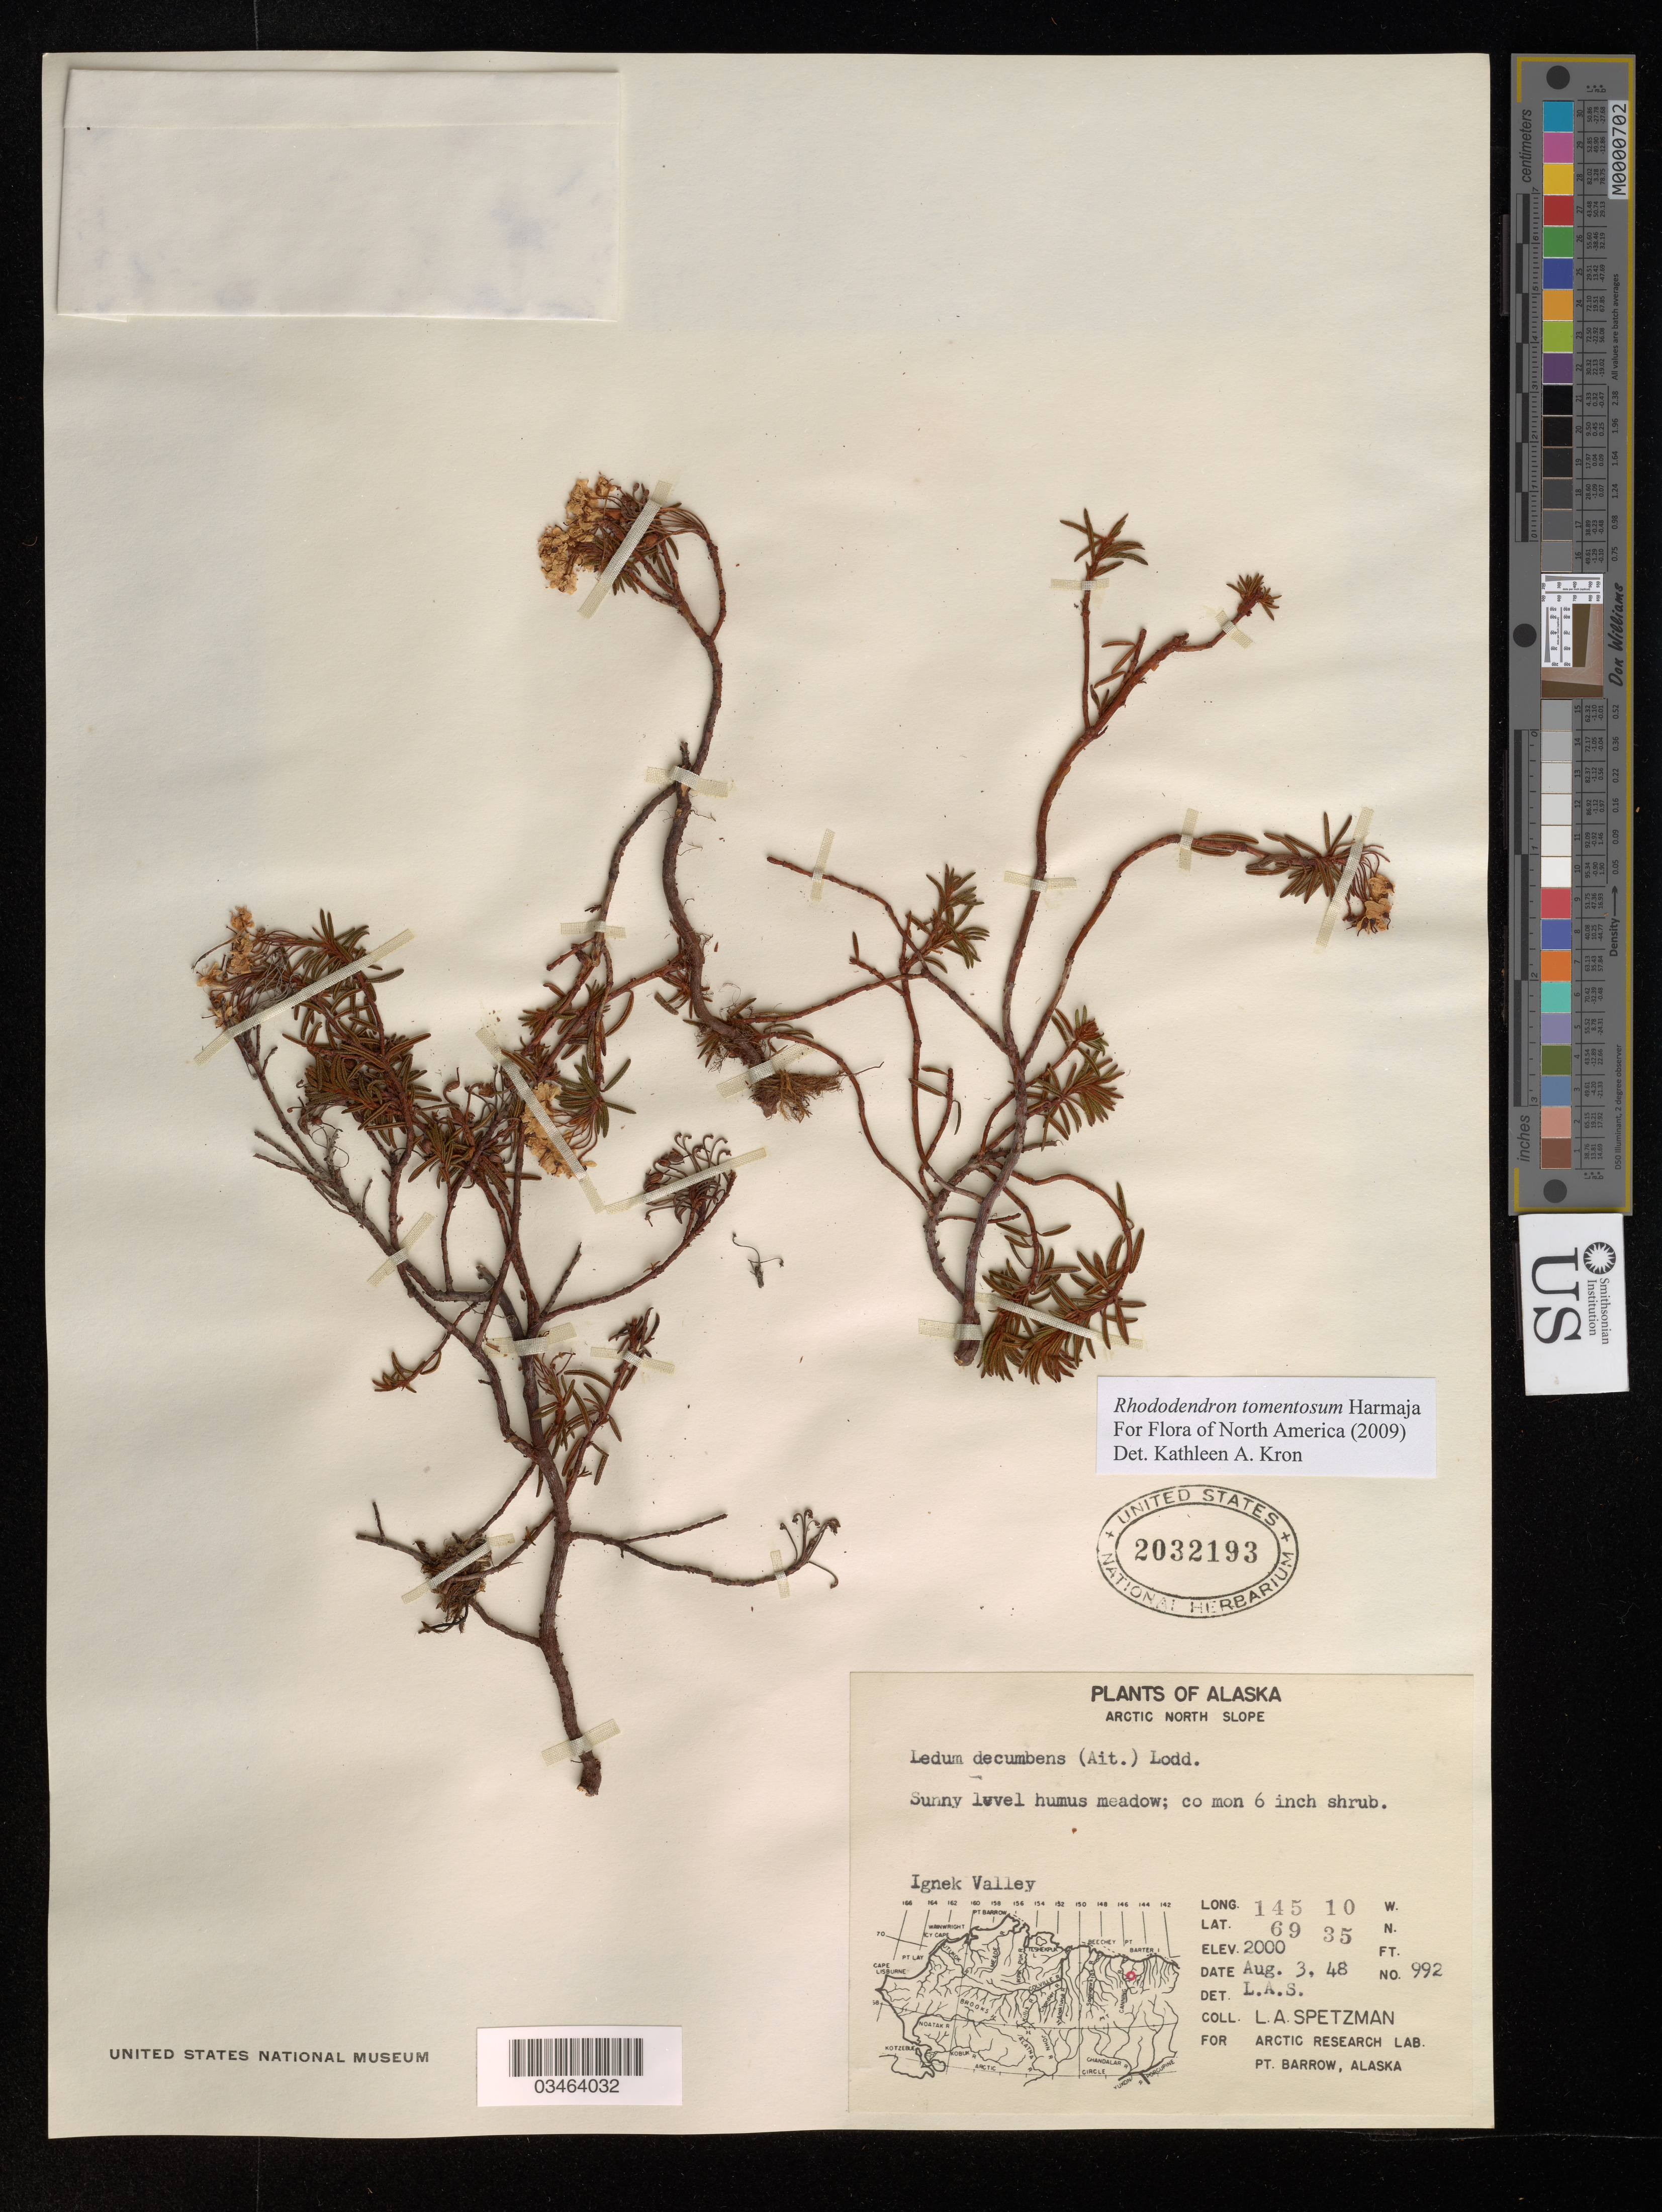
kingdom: Plantae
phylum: Tracheophyta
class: Magnoliopsida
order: Ericales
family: Ericaceae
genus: Rhododendron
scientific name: Rhododendron tomentosum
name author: Harmaja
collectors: L. Spetzman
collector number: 992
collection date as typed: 3 8 48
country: United States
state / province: Alaska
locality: Arctic North Slope. Ignek Valley.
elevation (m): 610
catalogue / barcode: US 2032193